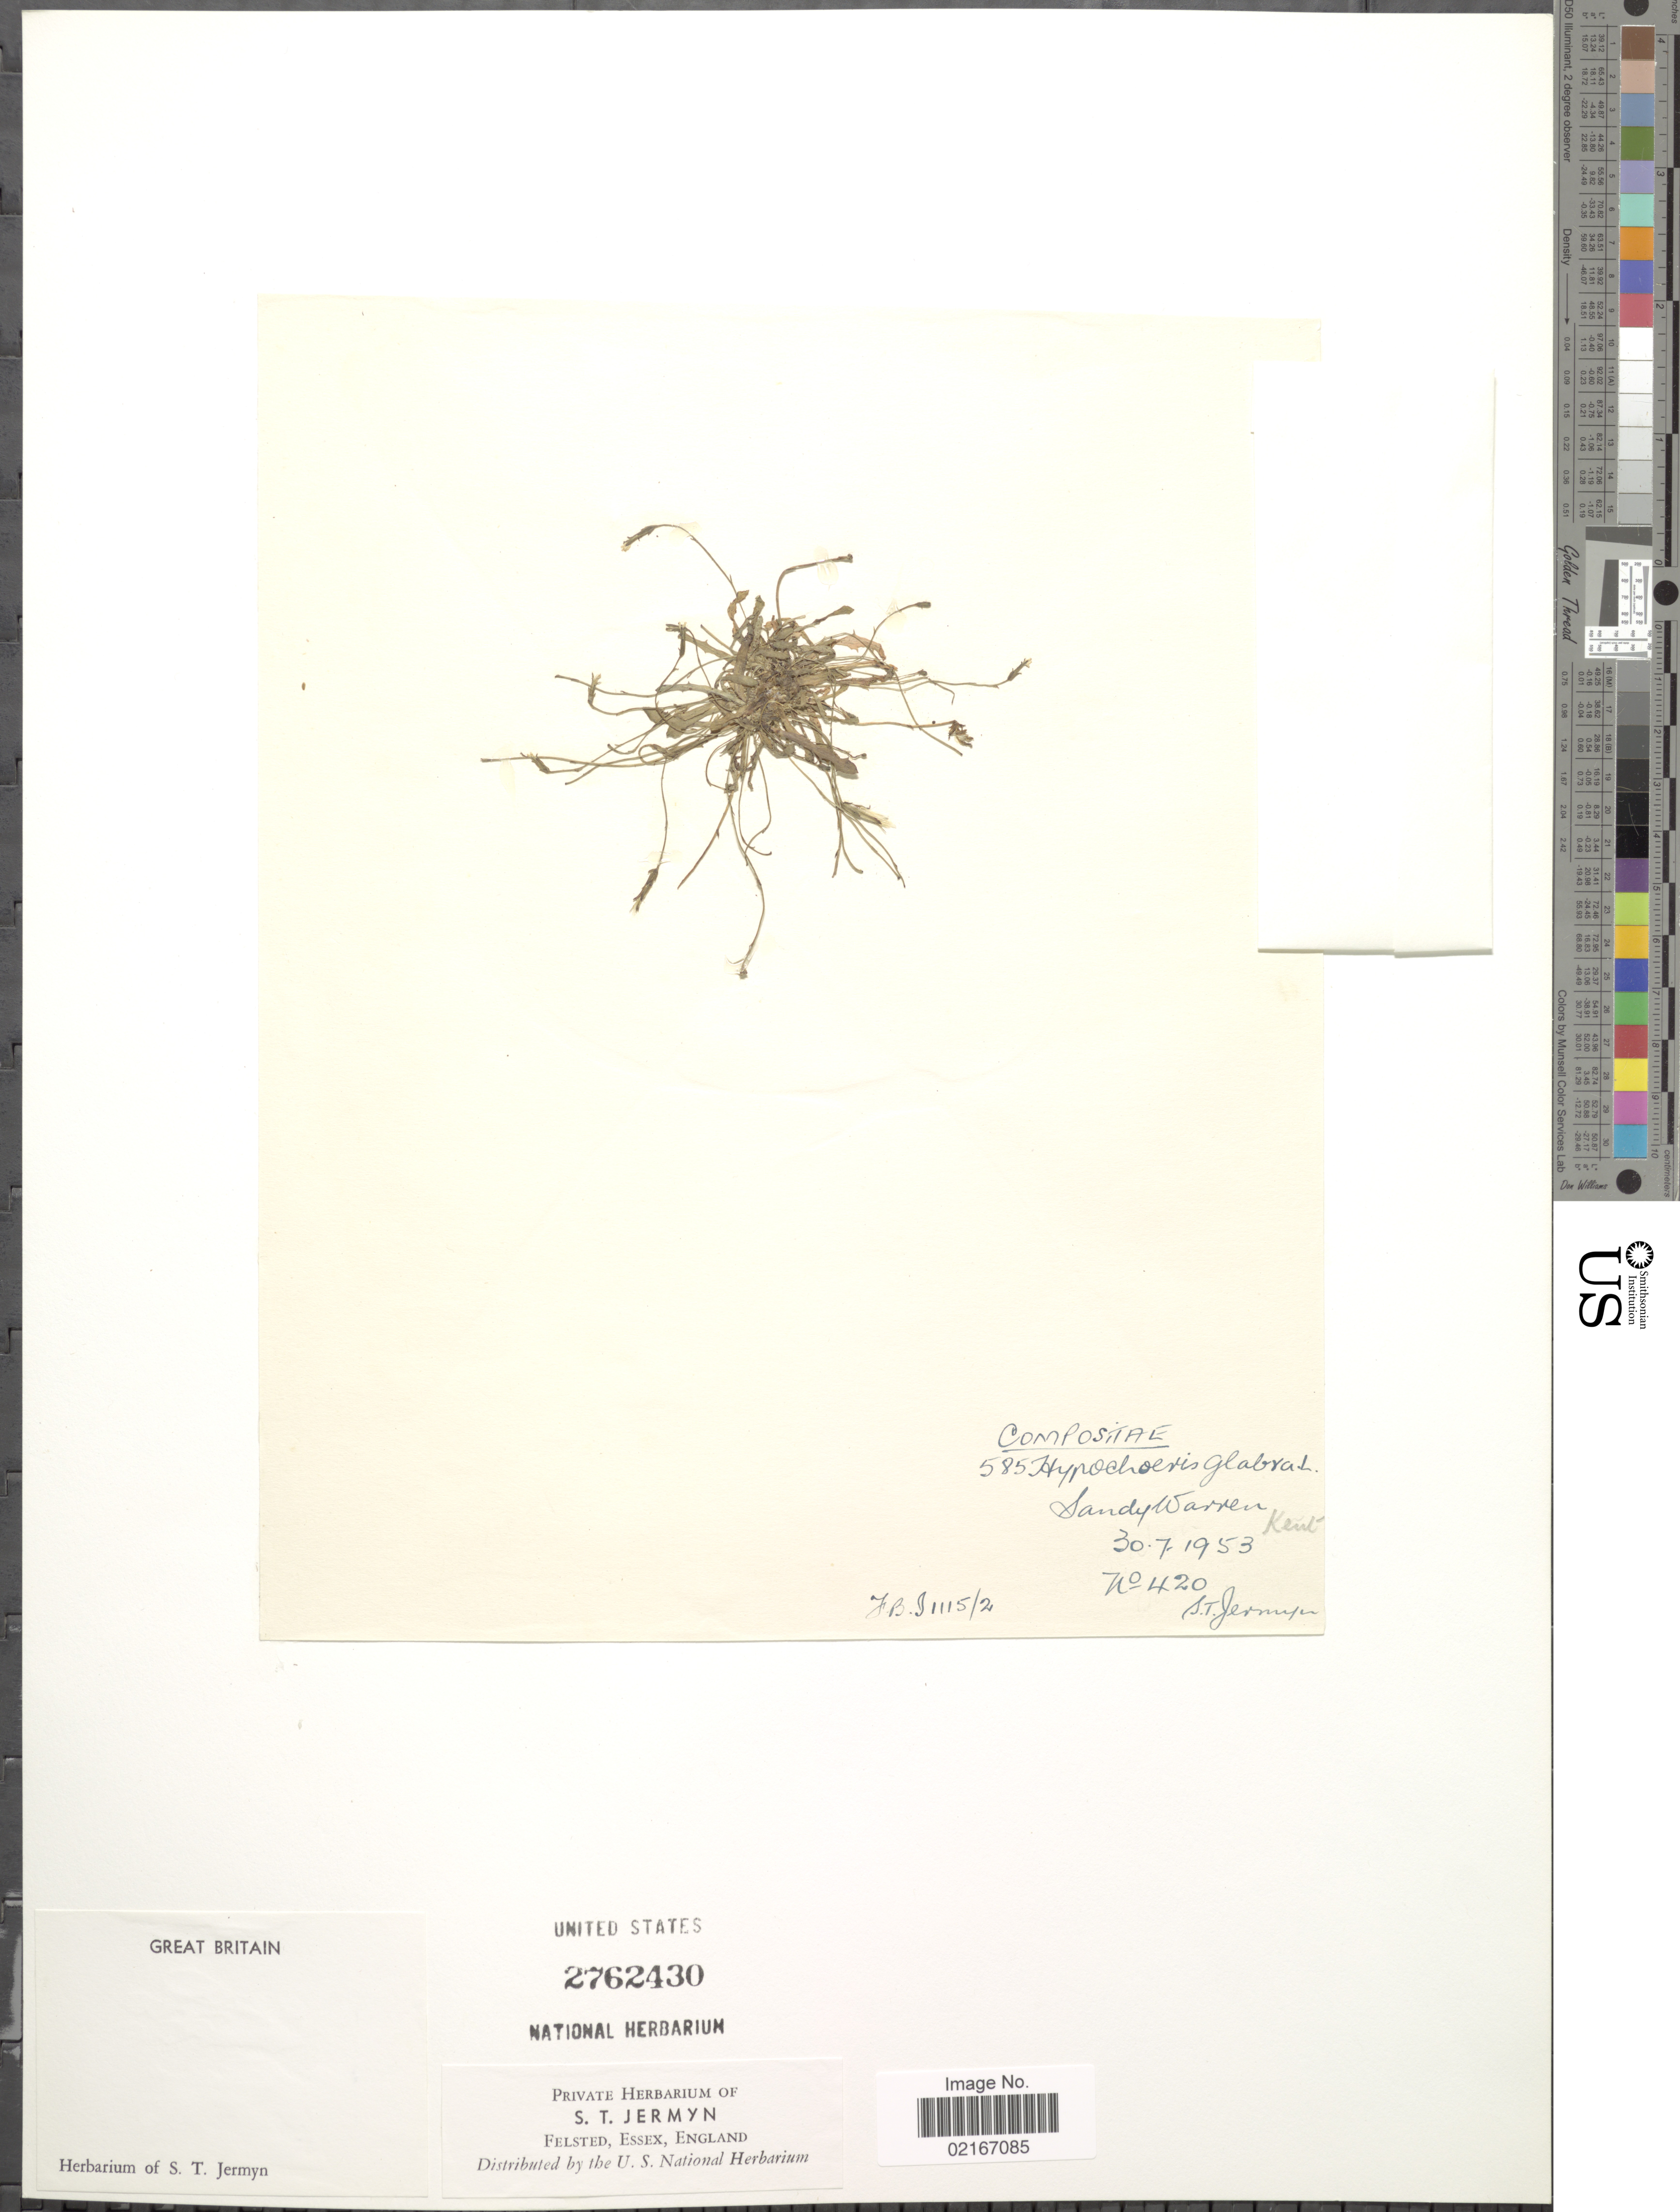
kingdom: Plantae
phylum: Tracheophyta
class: Magnoliopsida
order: Asterales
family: Asteraceae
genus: Hypochaeris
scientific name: Hypochaeris glabra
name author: L.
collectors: S. Jermyn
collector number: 420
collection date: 1953-07-30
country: United Kingdom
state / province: England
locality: Sandy warren, Kent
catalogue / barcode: US 2762430